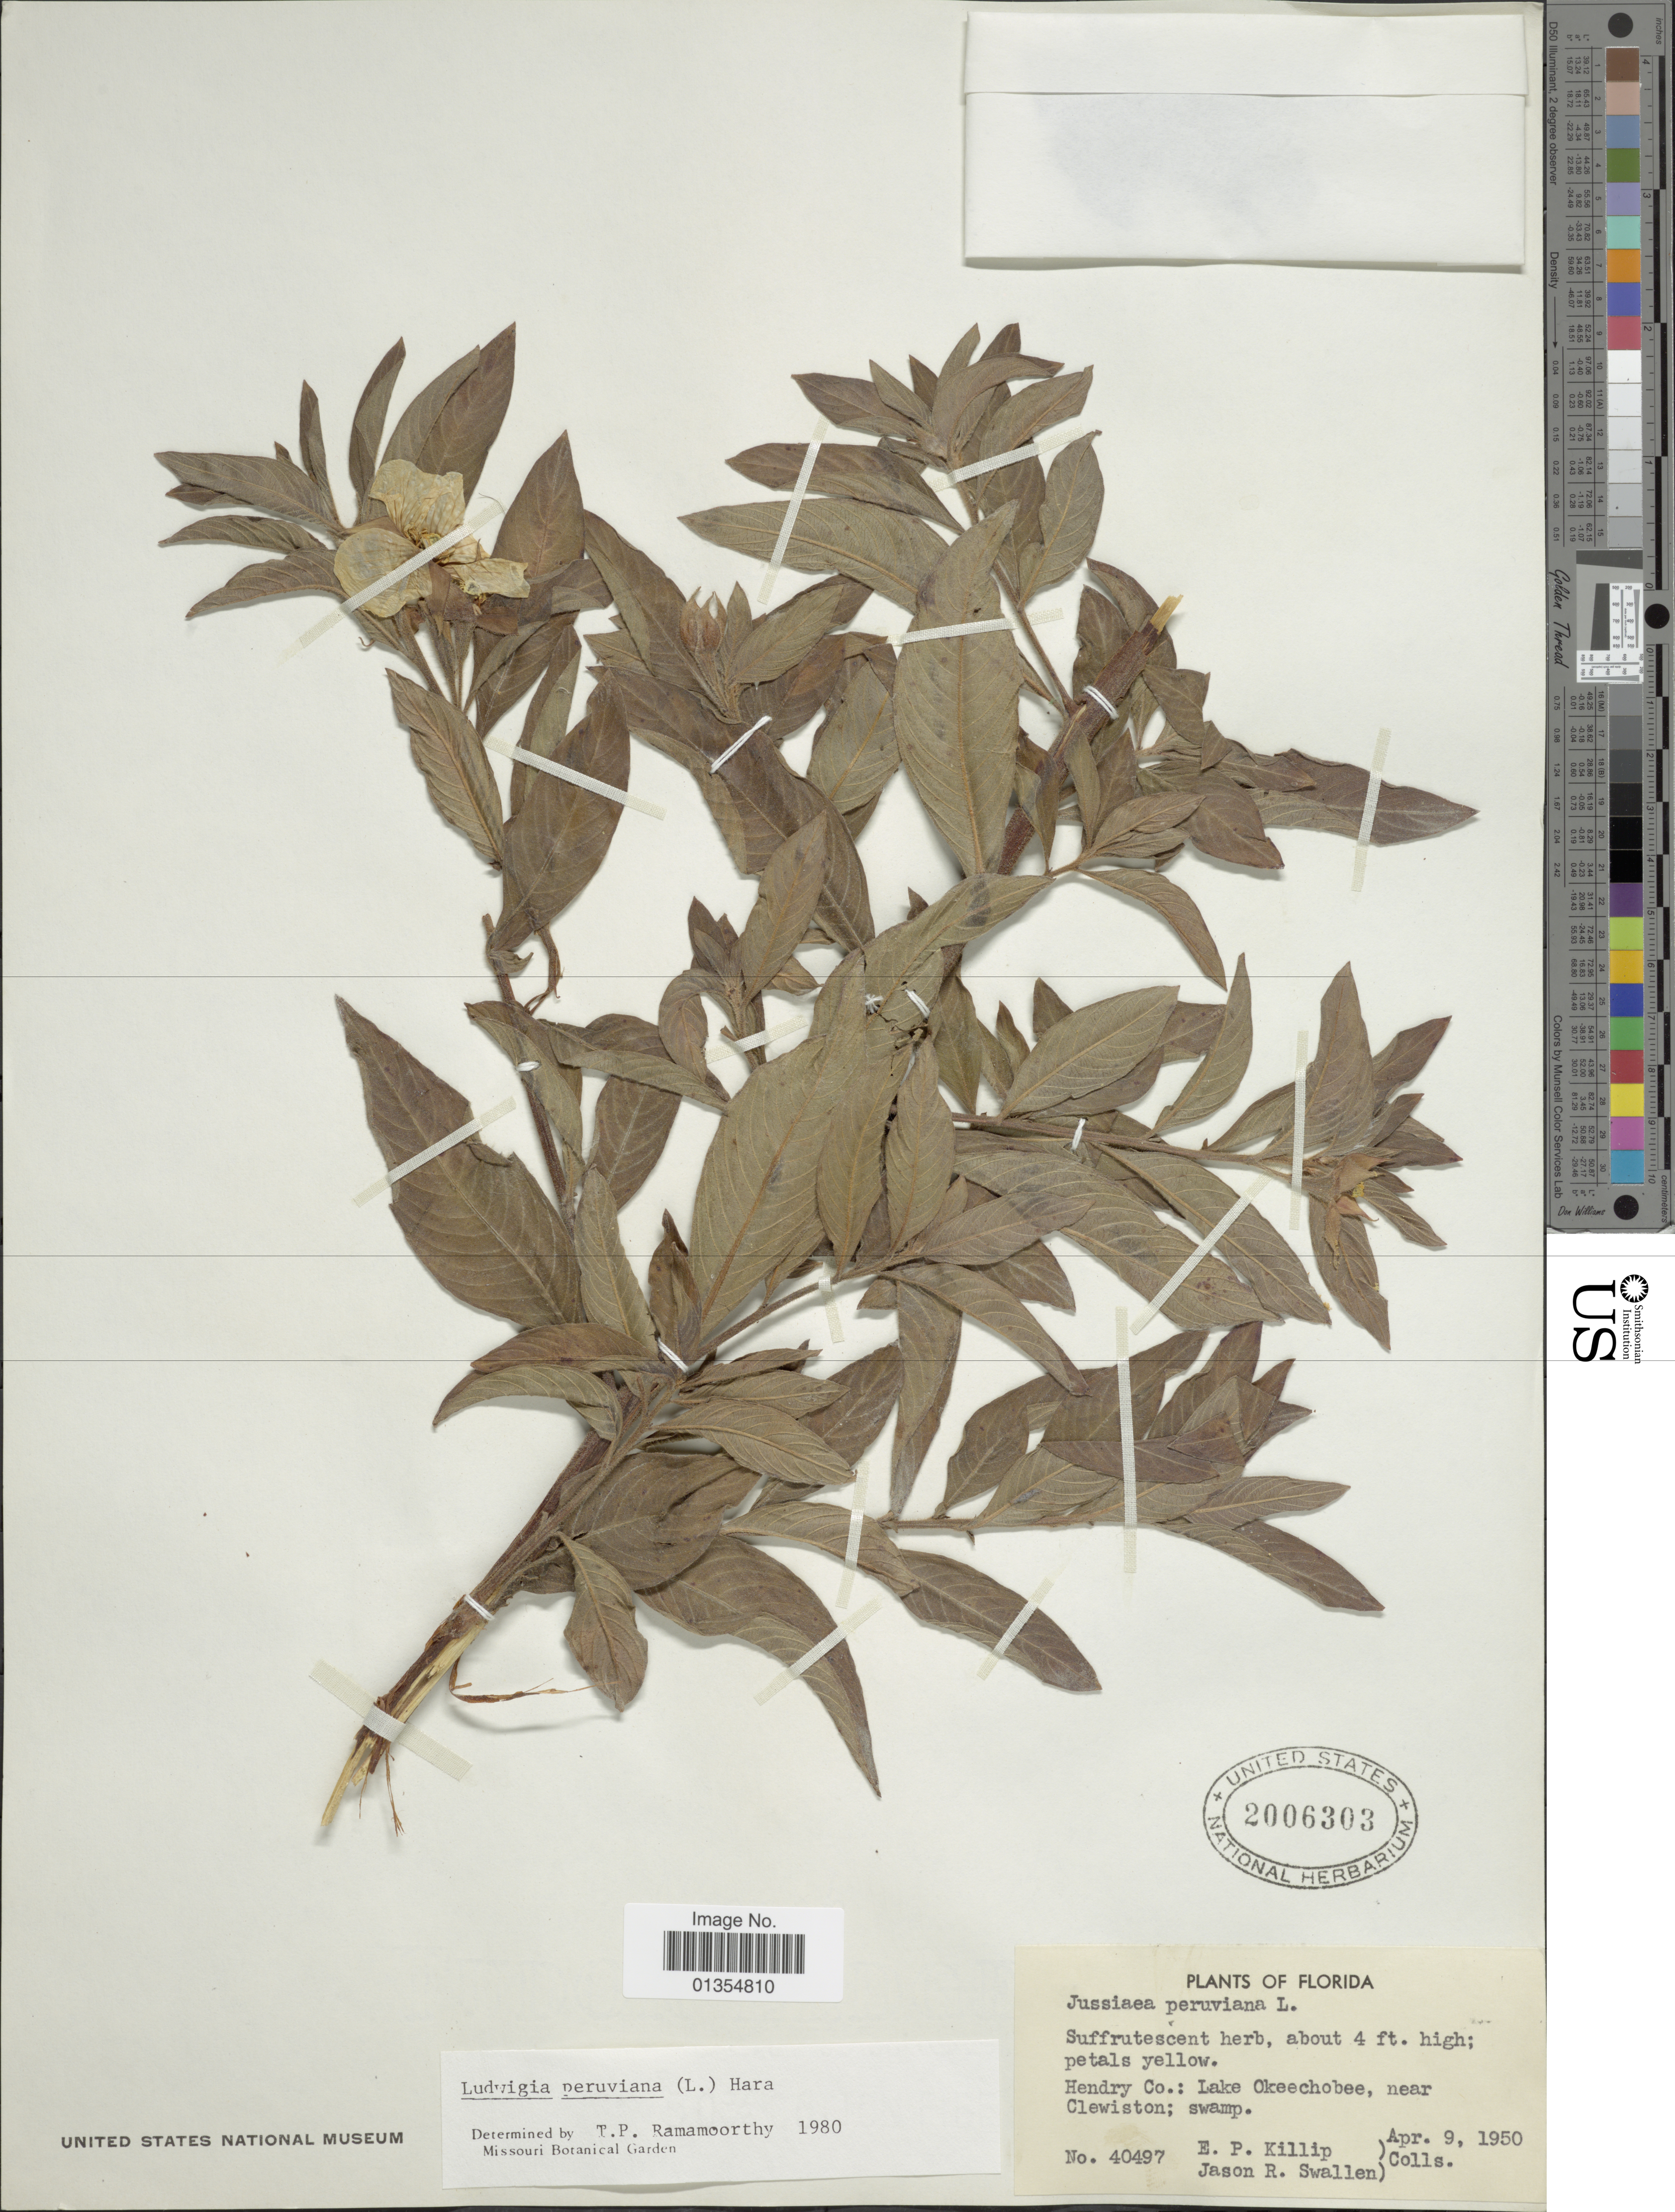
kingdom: Plantae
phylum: Tracheophyta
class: Magnoliopsida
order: Myrtales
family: Onagraceae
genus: Ludwigia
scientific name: Ludwigia peruviana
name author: (L.) H. Hara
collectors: E. P. Killip & J. R. Swallen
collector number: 40497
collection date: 1950-04-09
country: United States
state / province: Florida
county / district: Hendry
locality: Lake Okeechobee, near Clewiston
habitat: Swamp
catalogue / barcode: US 2006303